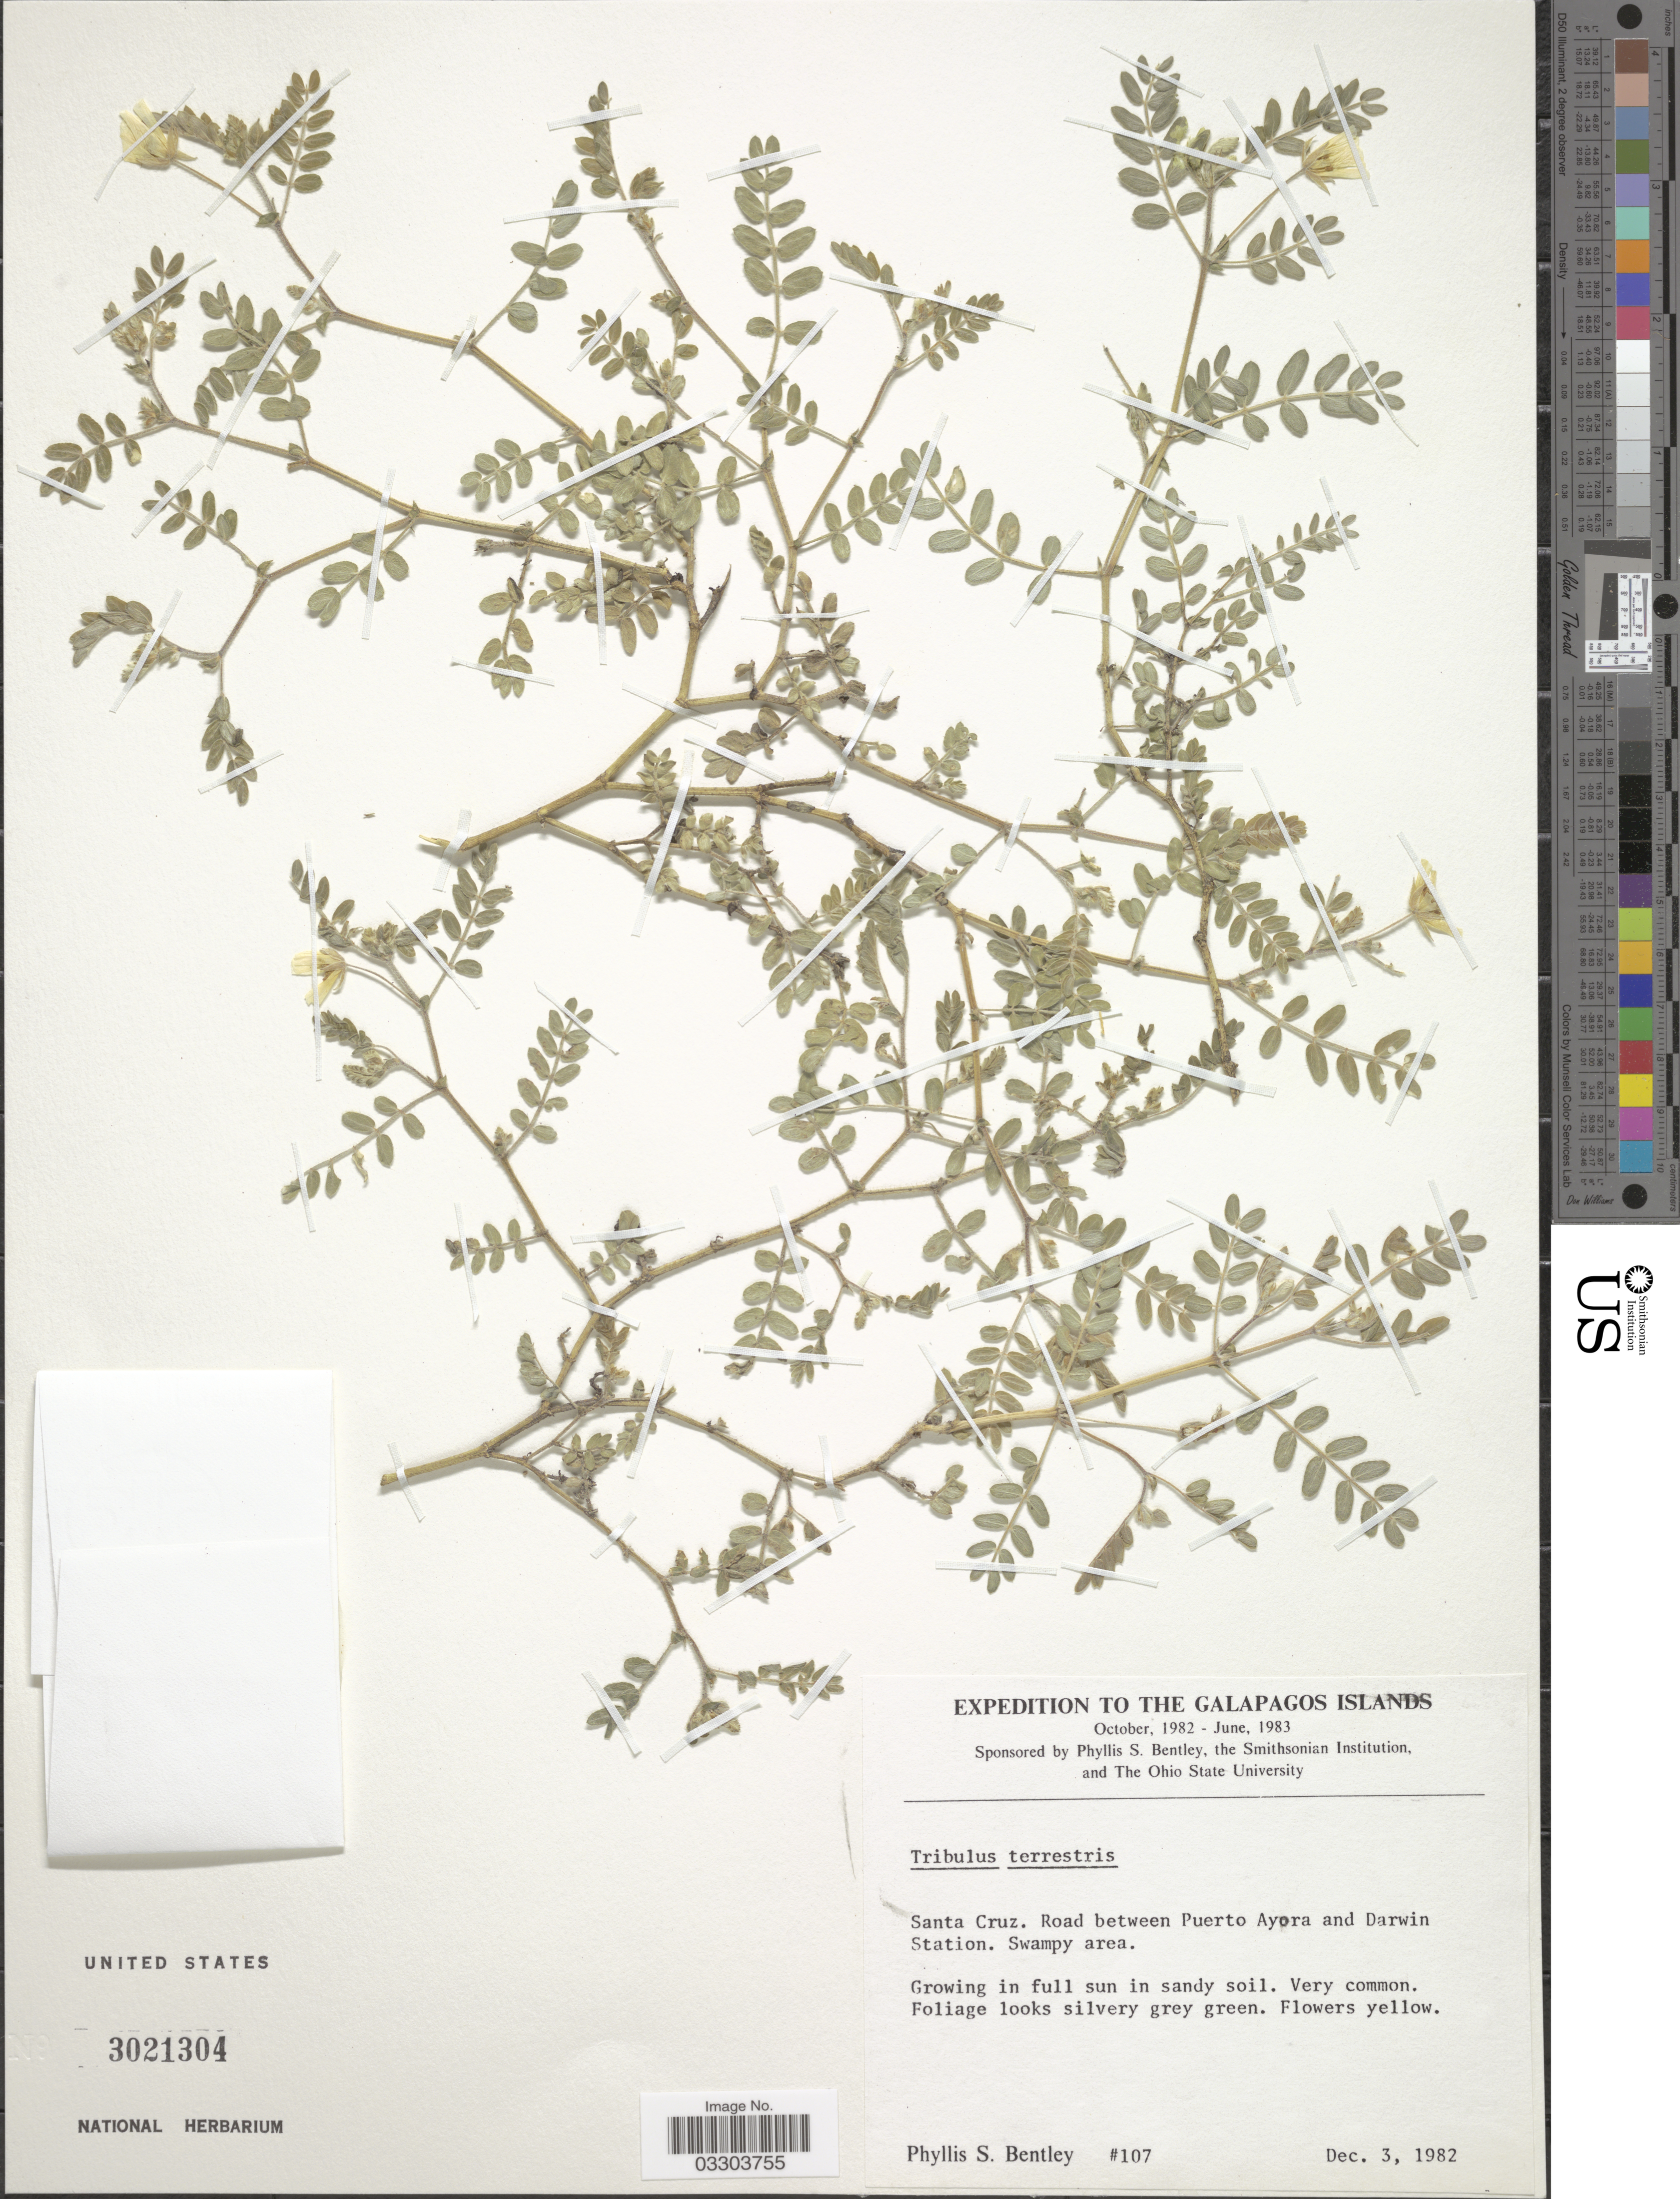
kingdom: Plantae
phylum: Tracheophyta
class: Magnoliopsida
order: Zygophyllales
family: Zygophyllaceae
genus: Tribulus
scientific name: Tribulus terrestris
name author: L.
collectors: P. S. Bentley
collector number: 107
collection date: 1982-12-03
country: Ecuador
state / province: Colón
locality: The Galapagos Islands. Santa Cruz. Road between Puerto Ayora and Darwin Station.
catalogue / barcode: US 3021304